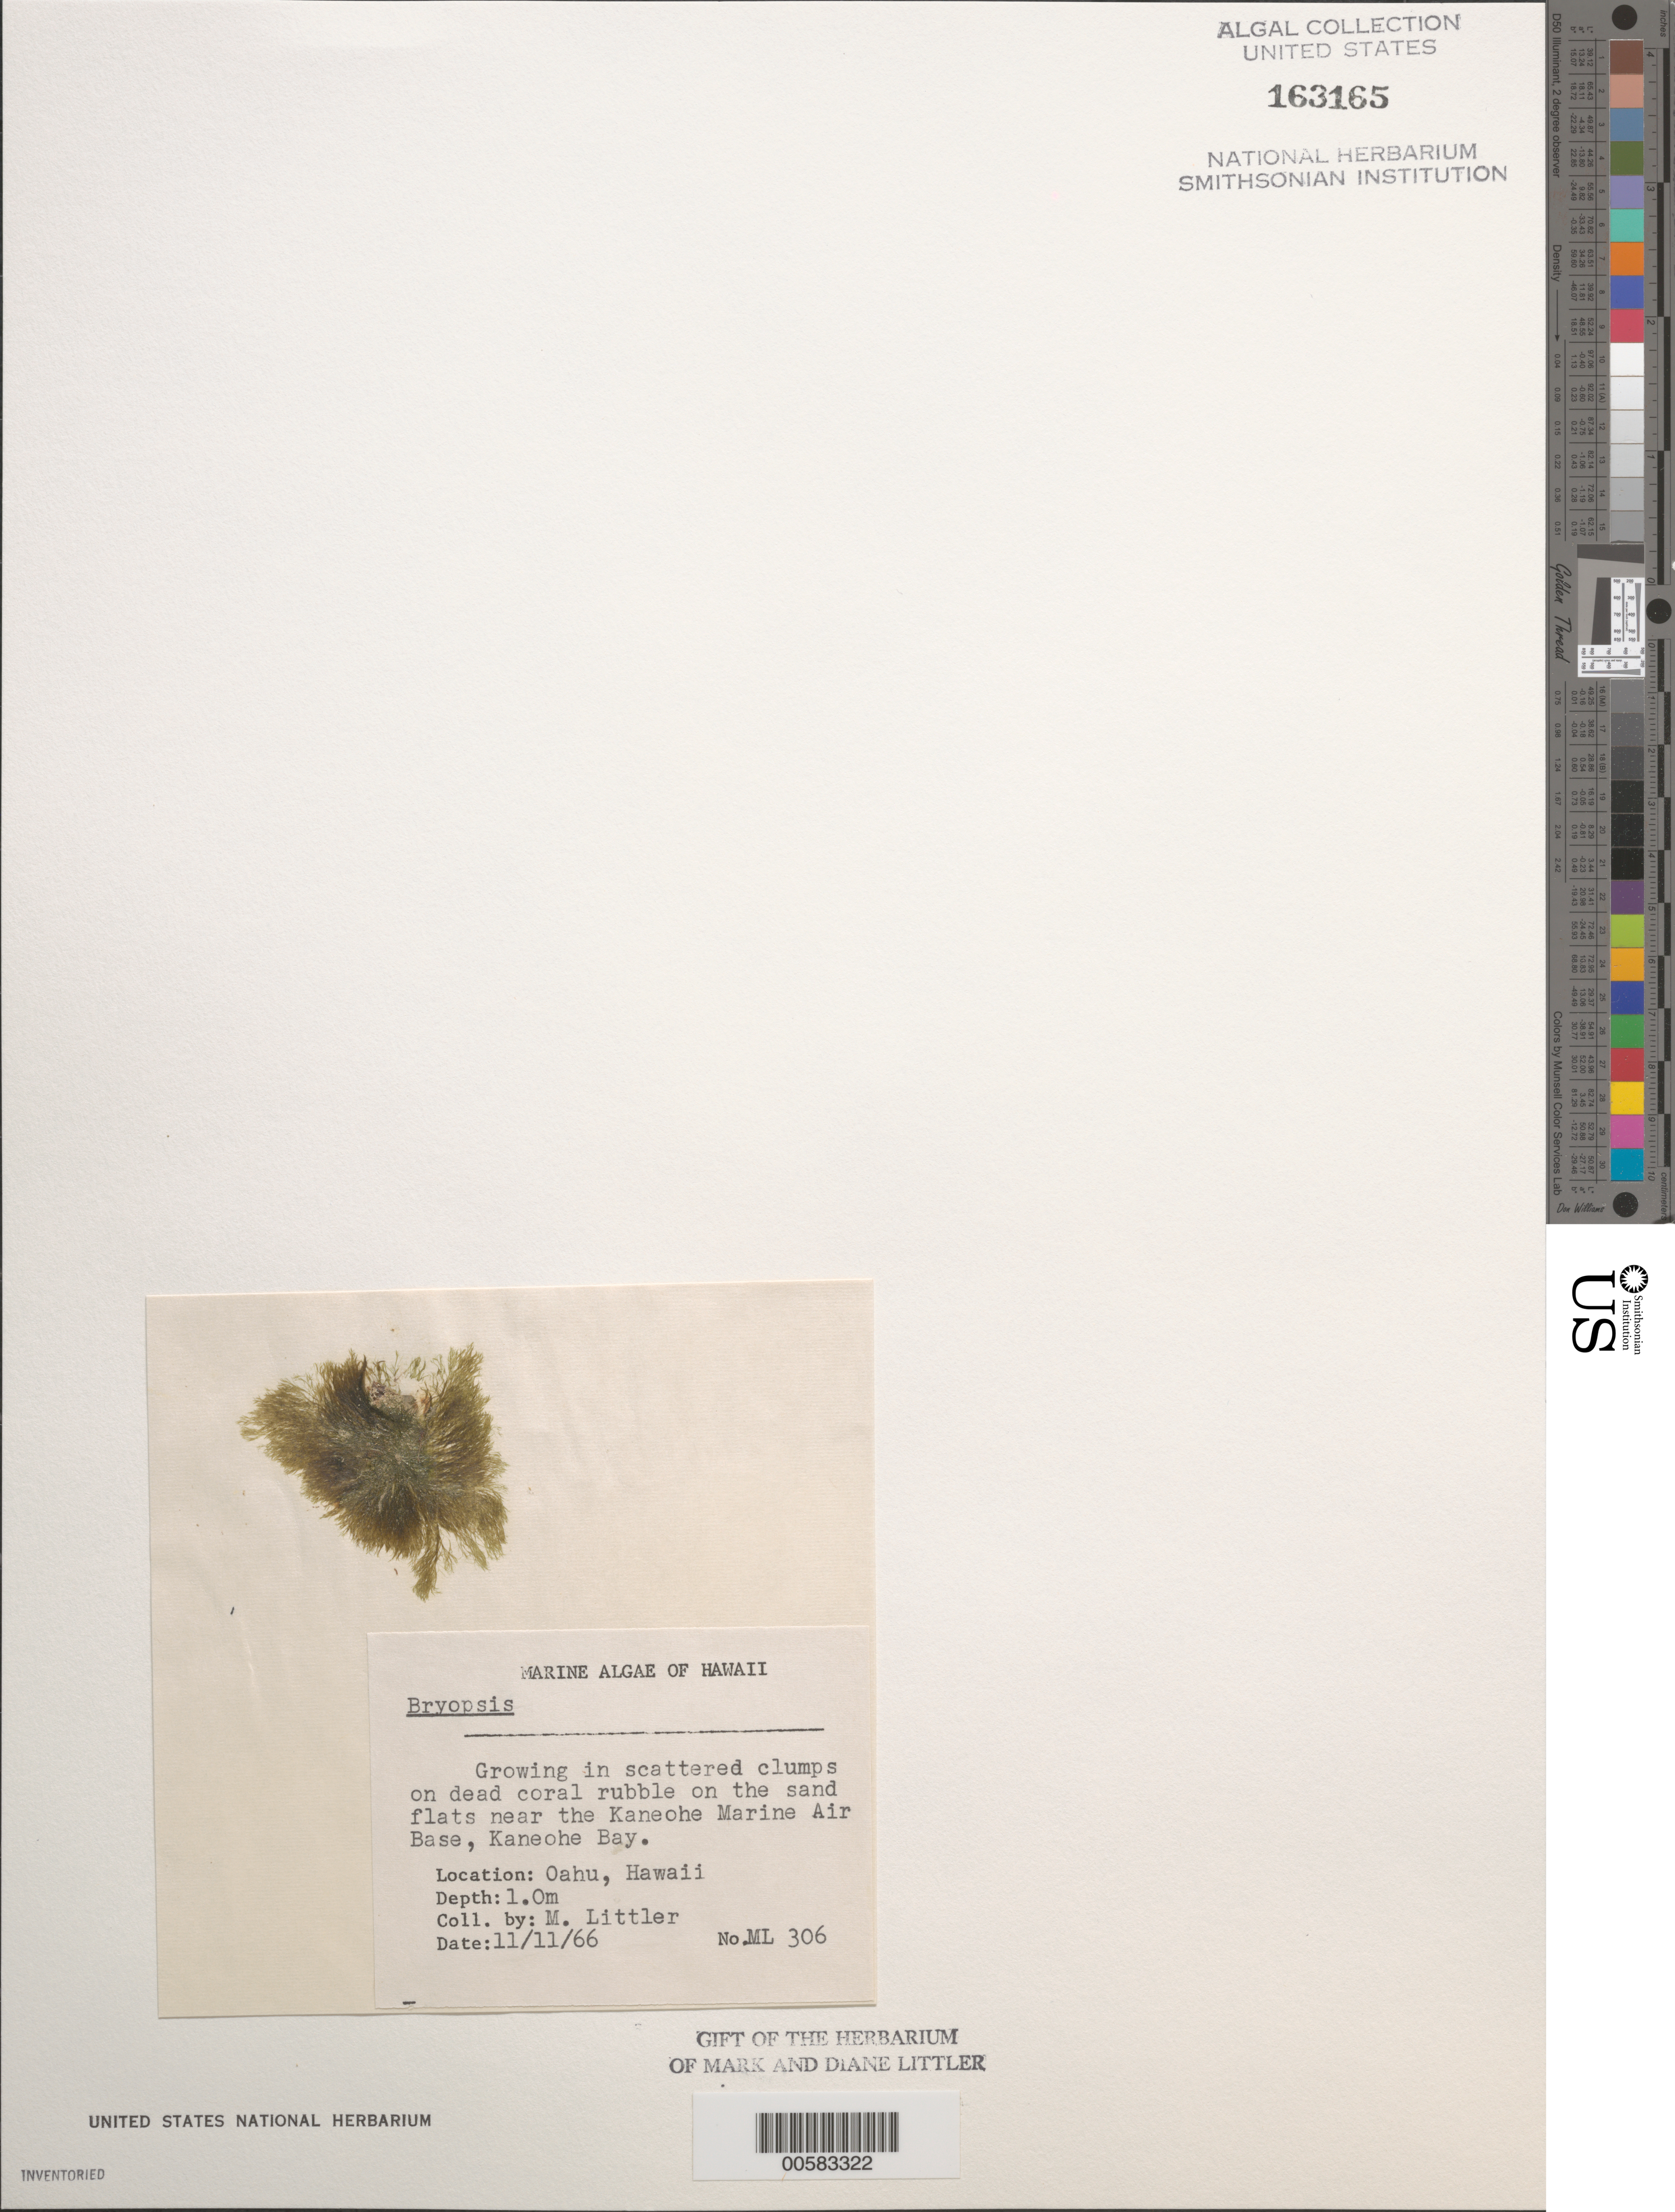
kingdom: Plantae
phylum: Chlorophyta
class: Ulvophyceae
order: Bryopsidales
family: Bryopsidaceae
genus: Bryopsis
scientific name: Bryopsis sp.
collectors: M. M. Littler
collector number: ML 306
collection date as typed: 11 Nov 1966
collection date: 1966-11-11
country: United States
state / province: Hawaii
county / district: Honolulu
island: Oahu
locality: Kaneohe Bay, Kaneohe Marine Air Base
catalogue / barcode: US 163165